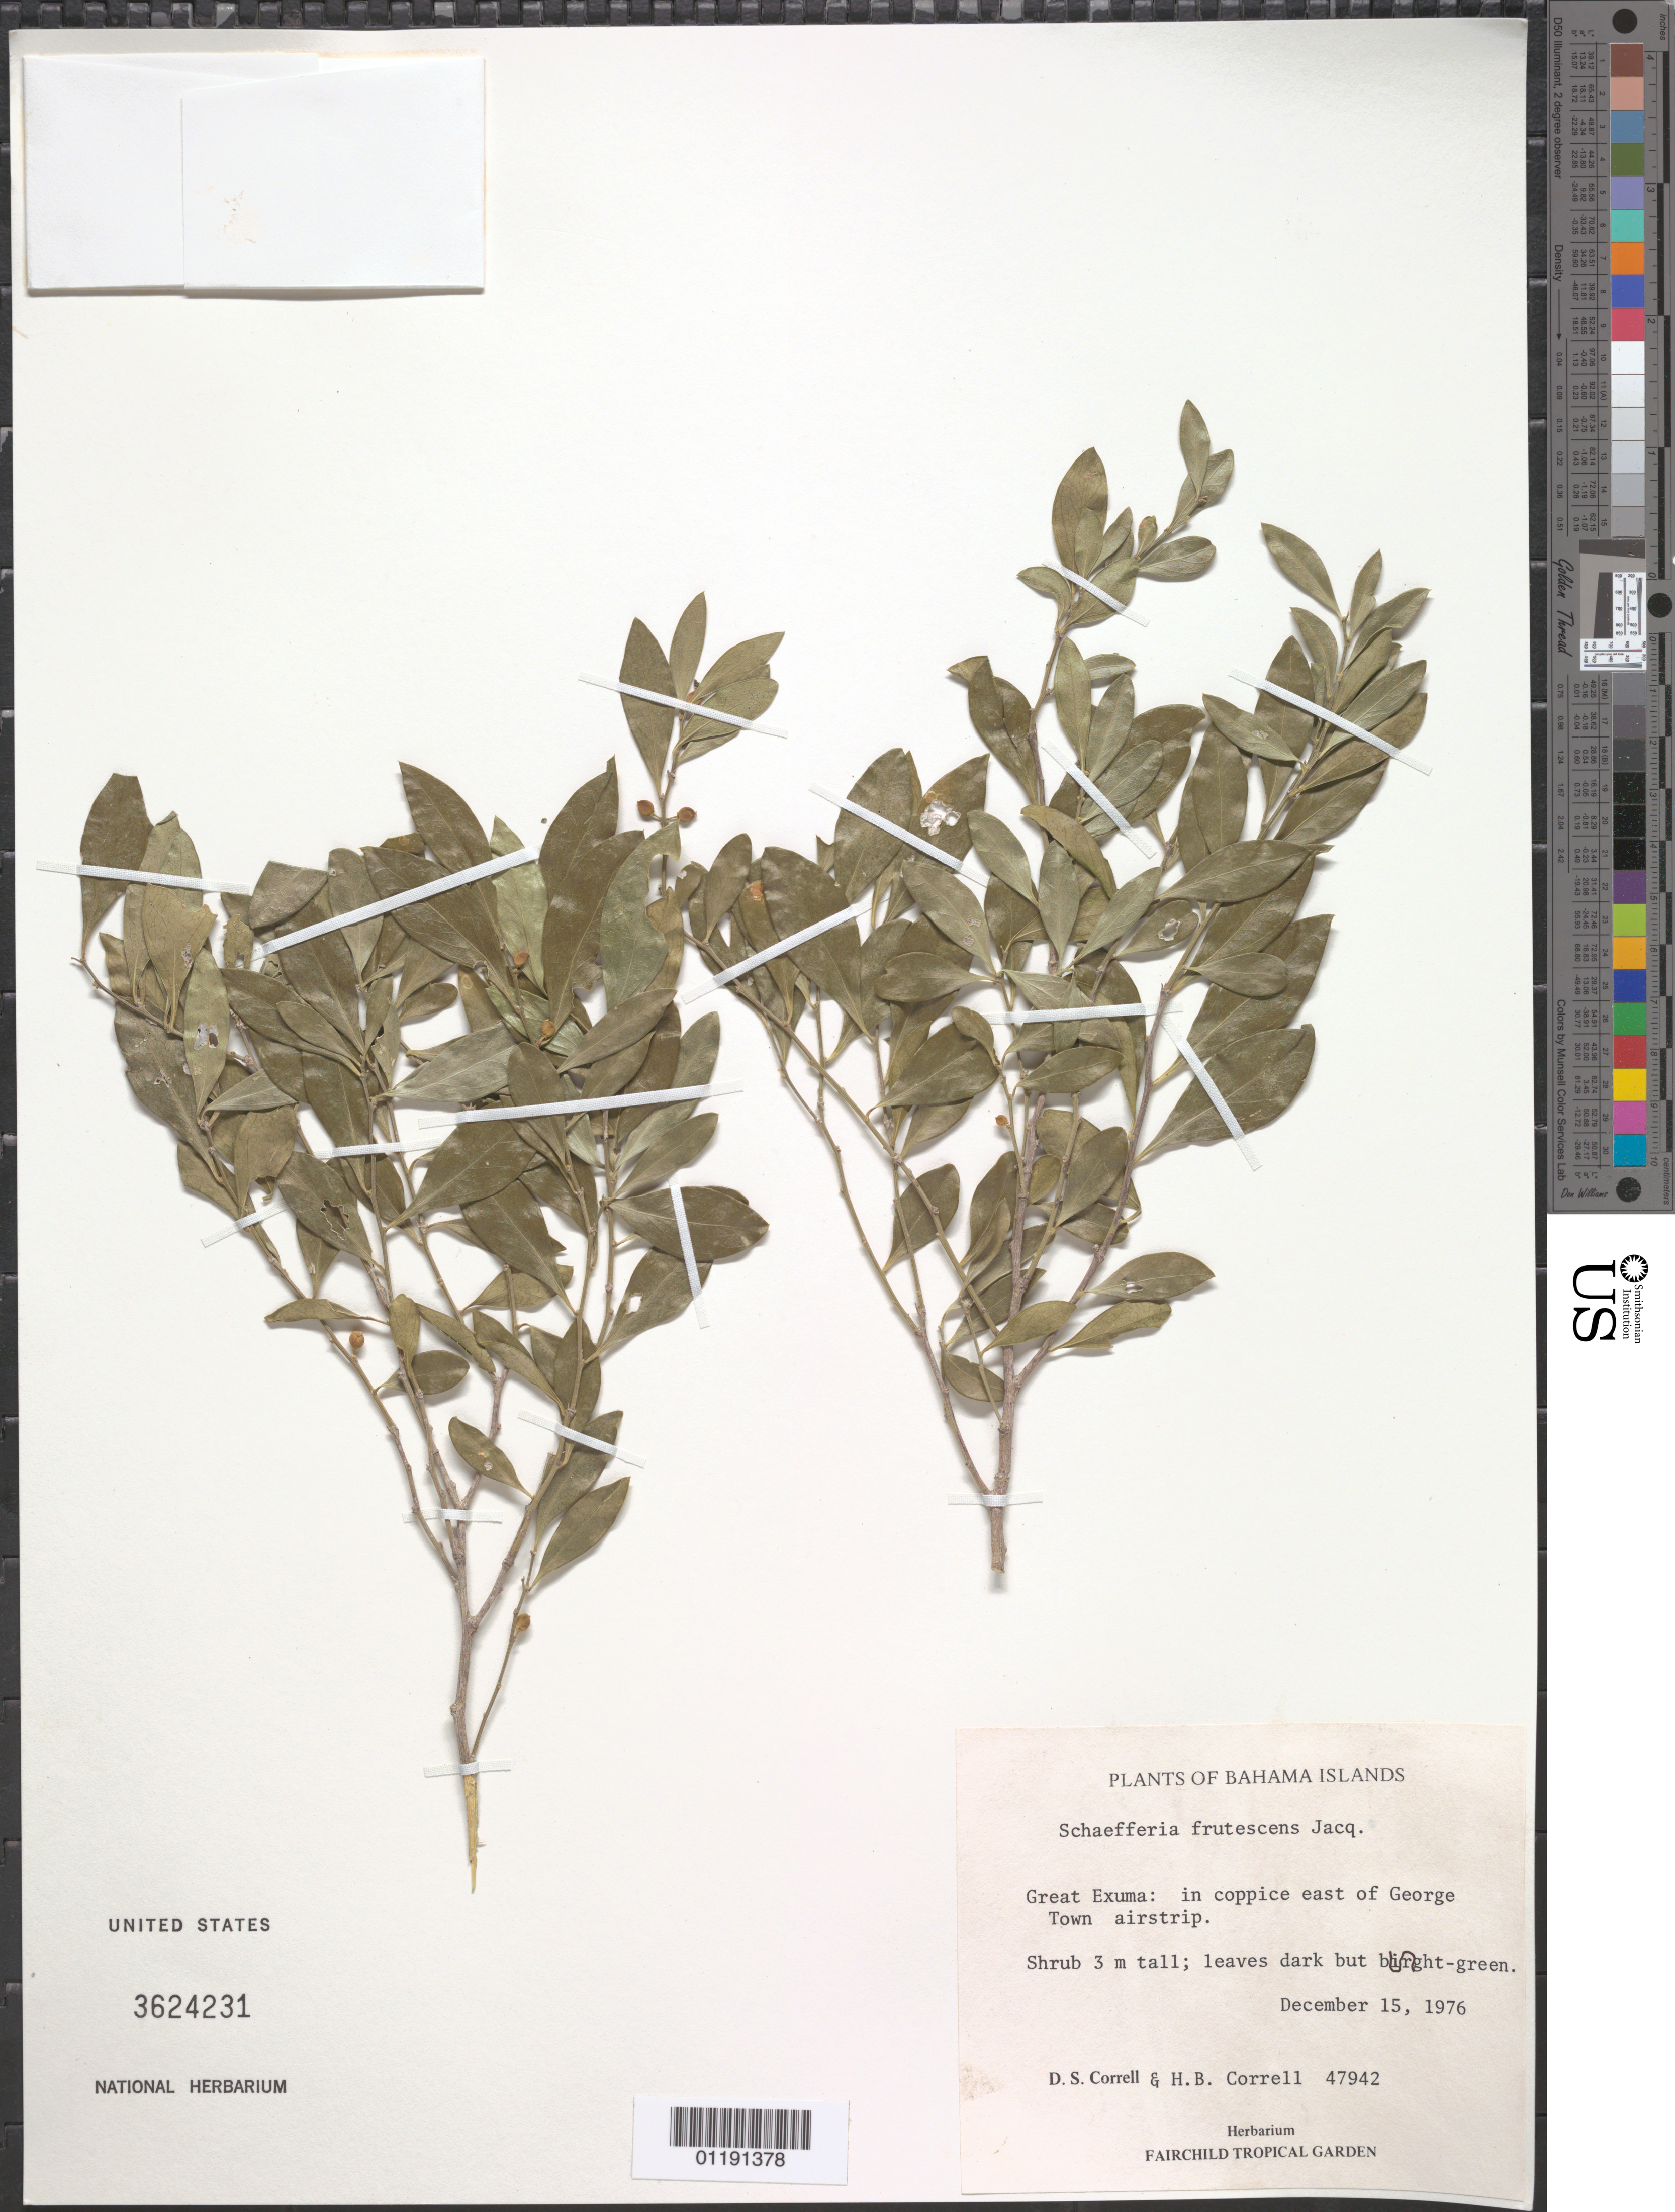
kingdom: Plantae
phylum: Tracheophyta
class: Magnoliopsida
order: Celastrales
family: Celastraceae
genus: Schaefferia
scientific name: Schaefferia frutescens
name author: Jacq.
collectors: D. S. Correll & H. Correll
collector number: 47942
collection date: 1976-12-15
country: Bahamas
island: Great Exuma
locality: In coppice E of George Town airstrip.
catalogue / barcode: US 3624231